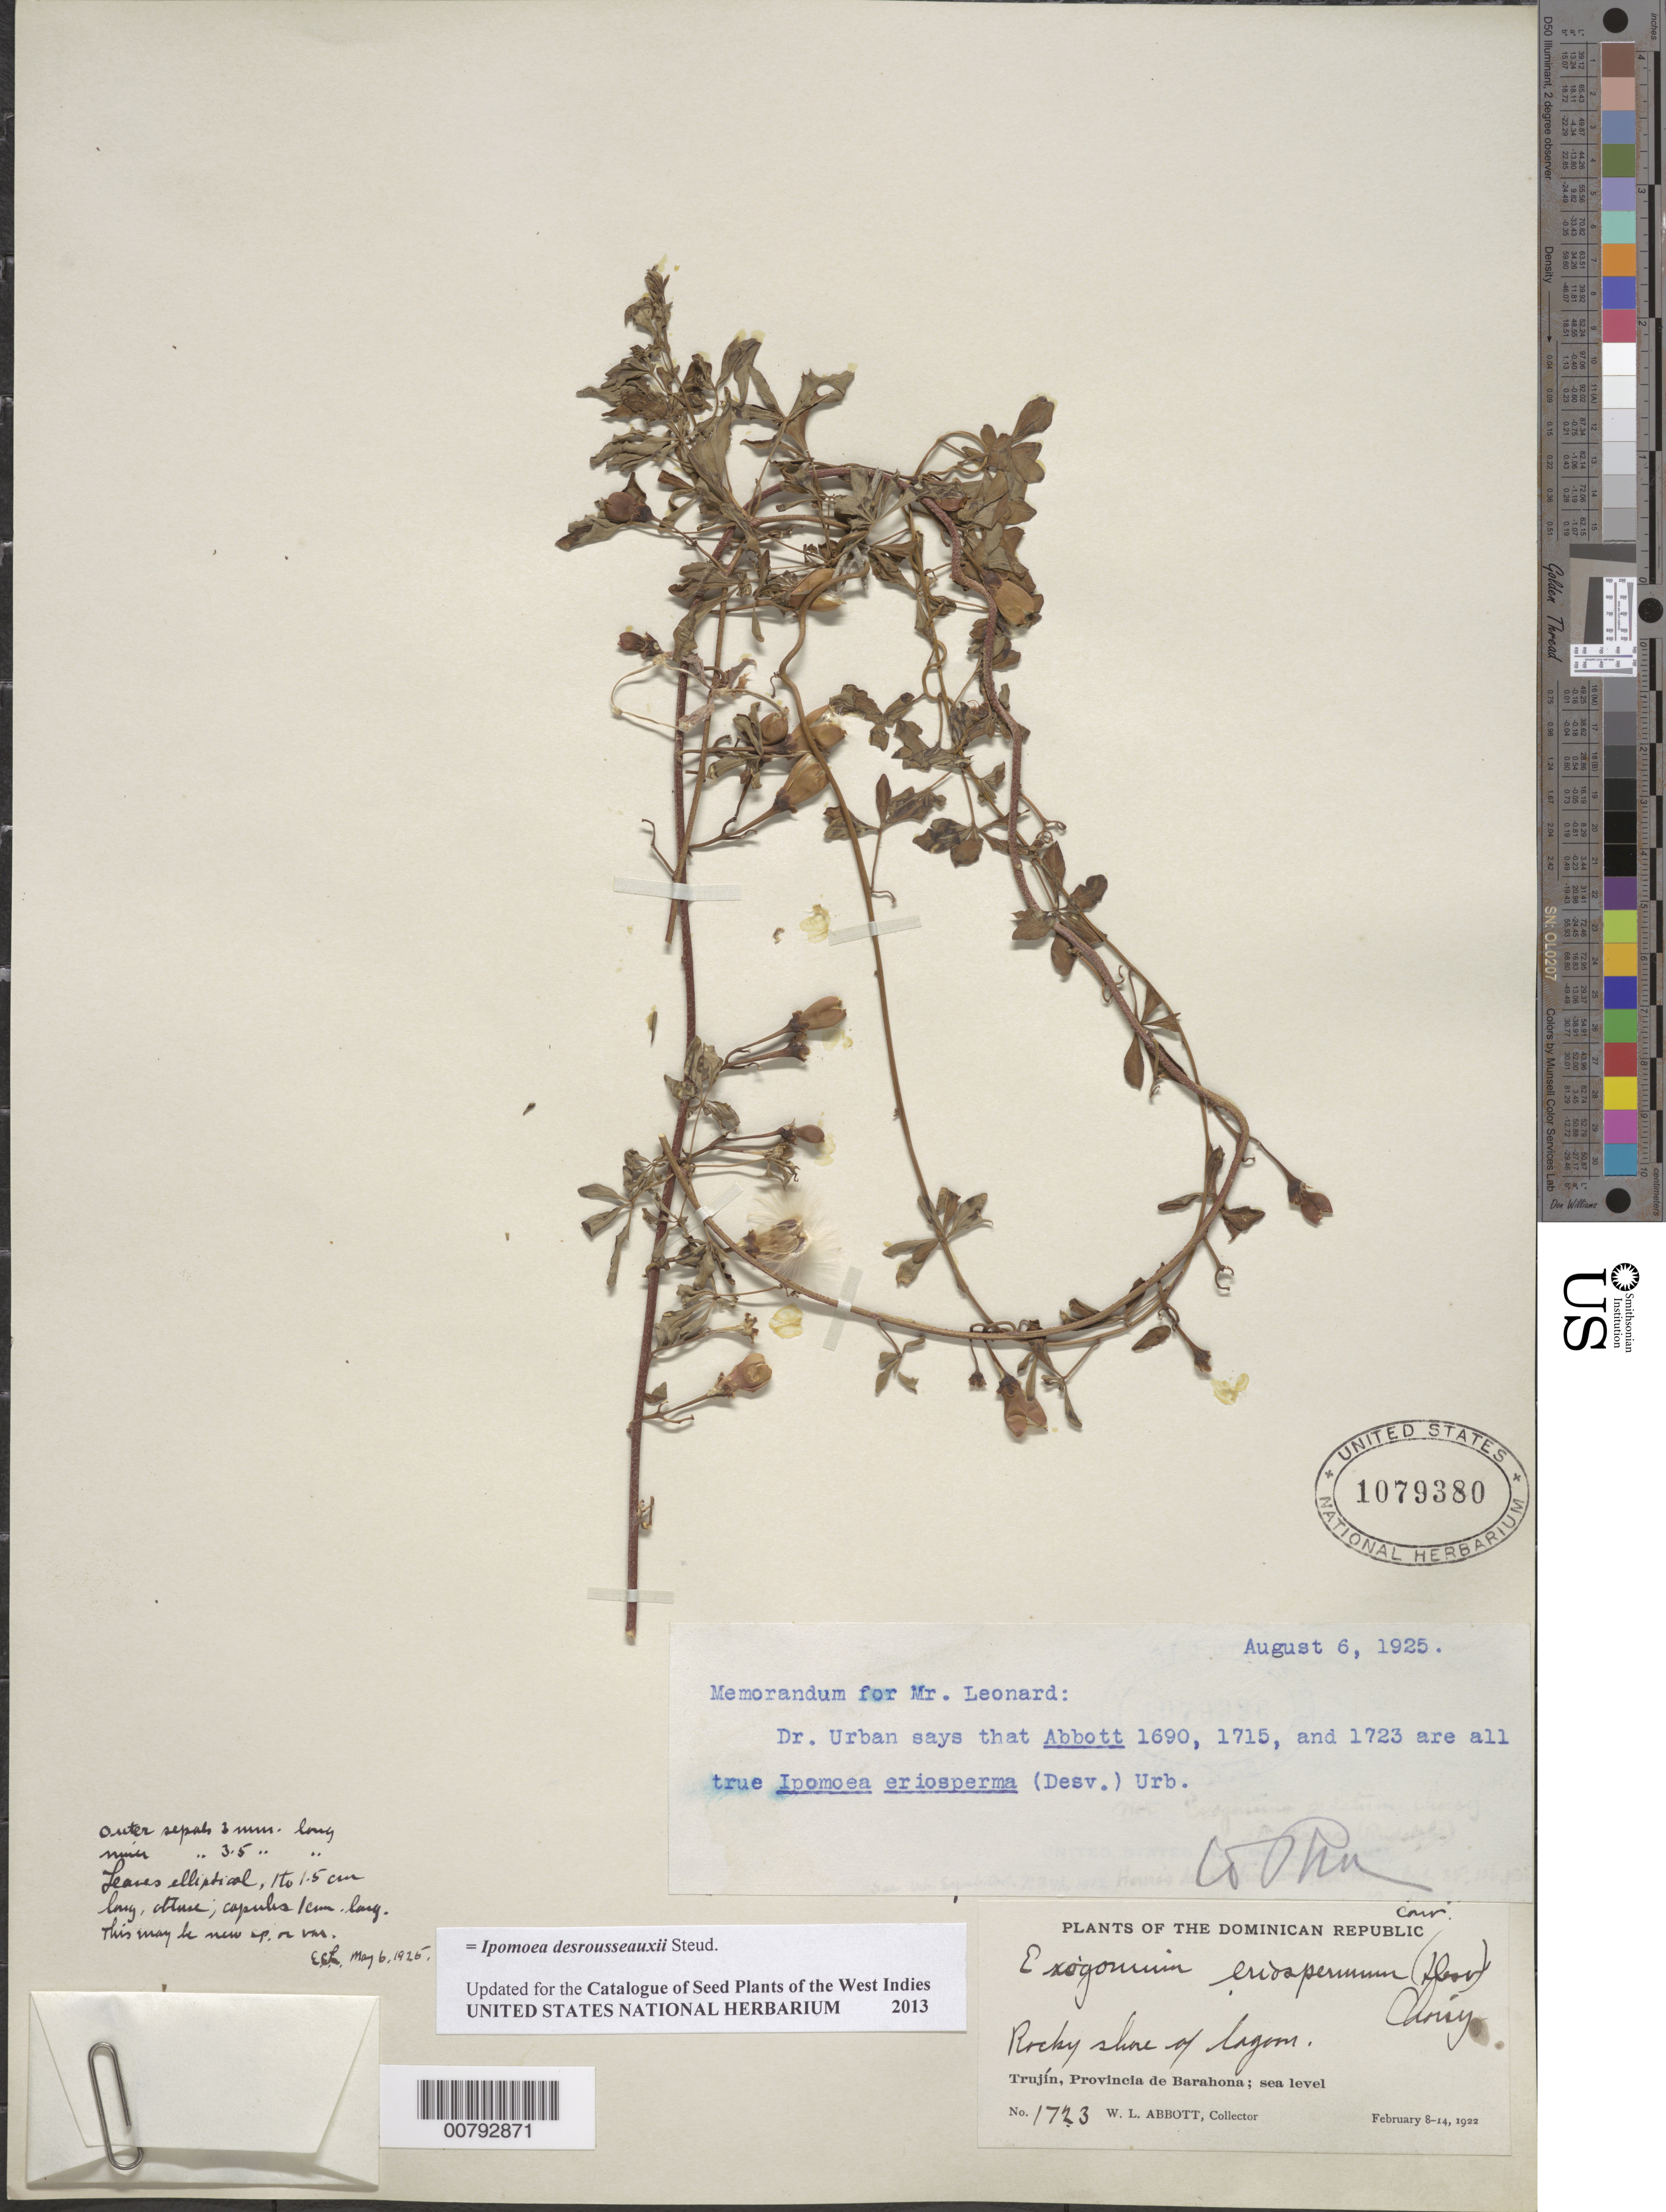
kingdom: Plantae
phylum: Tracheophyta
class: Magnoliopsida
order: Solanales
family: Convolvulaceae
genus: Ipomoea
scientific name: Ipomoea desrousseauxii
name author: Steud.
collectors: W. L. Abbott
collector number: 1723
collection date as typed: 08 Feb 1922 to 14 Feb 1922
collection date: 1922-02-08/1922-02-14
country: Dominican Republic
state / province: Barahona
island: Hispaniola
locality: Trujín.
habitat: Rocky shore of lagoon.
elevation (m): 0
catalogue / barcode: US 1079380